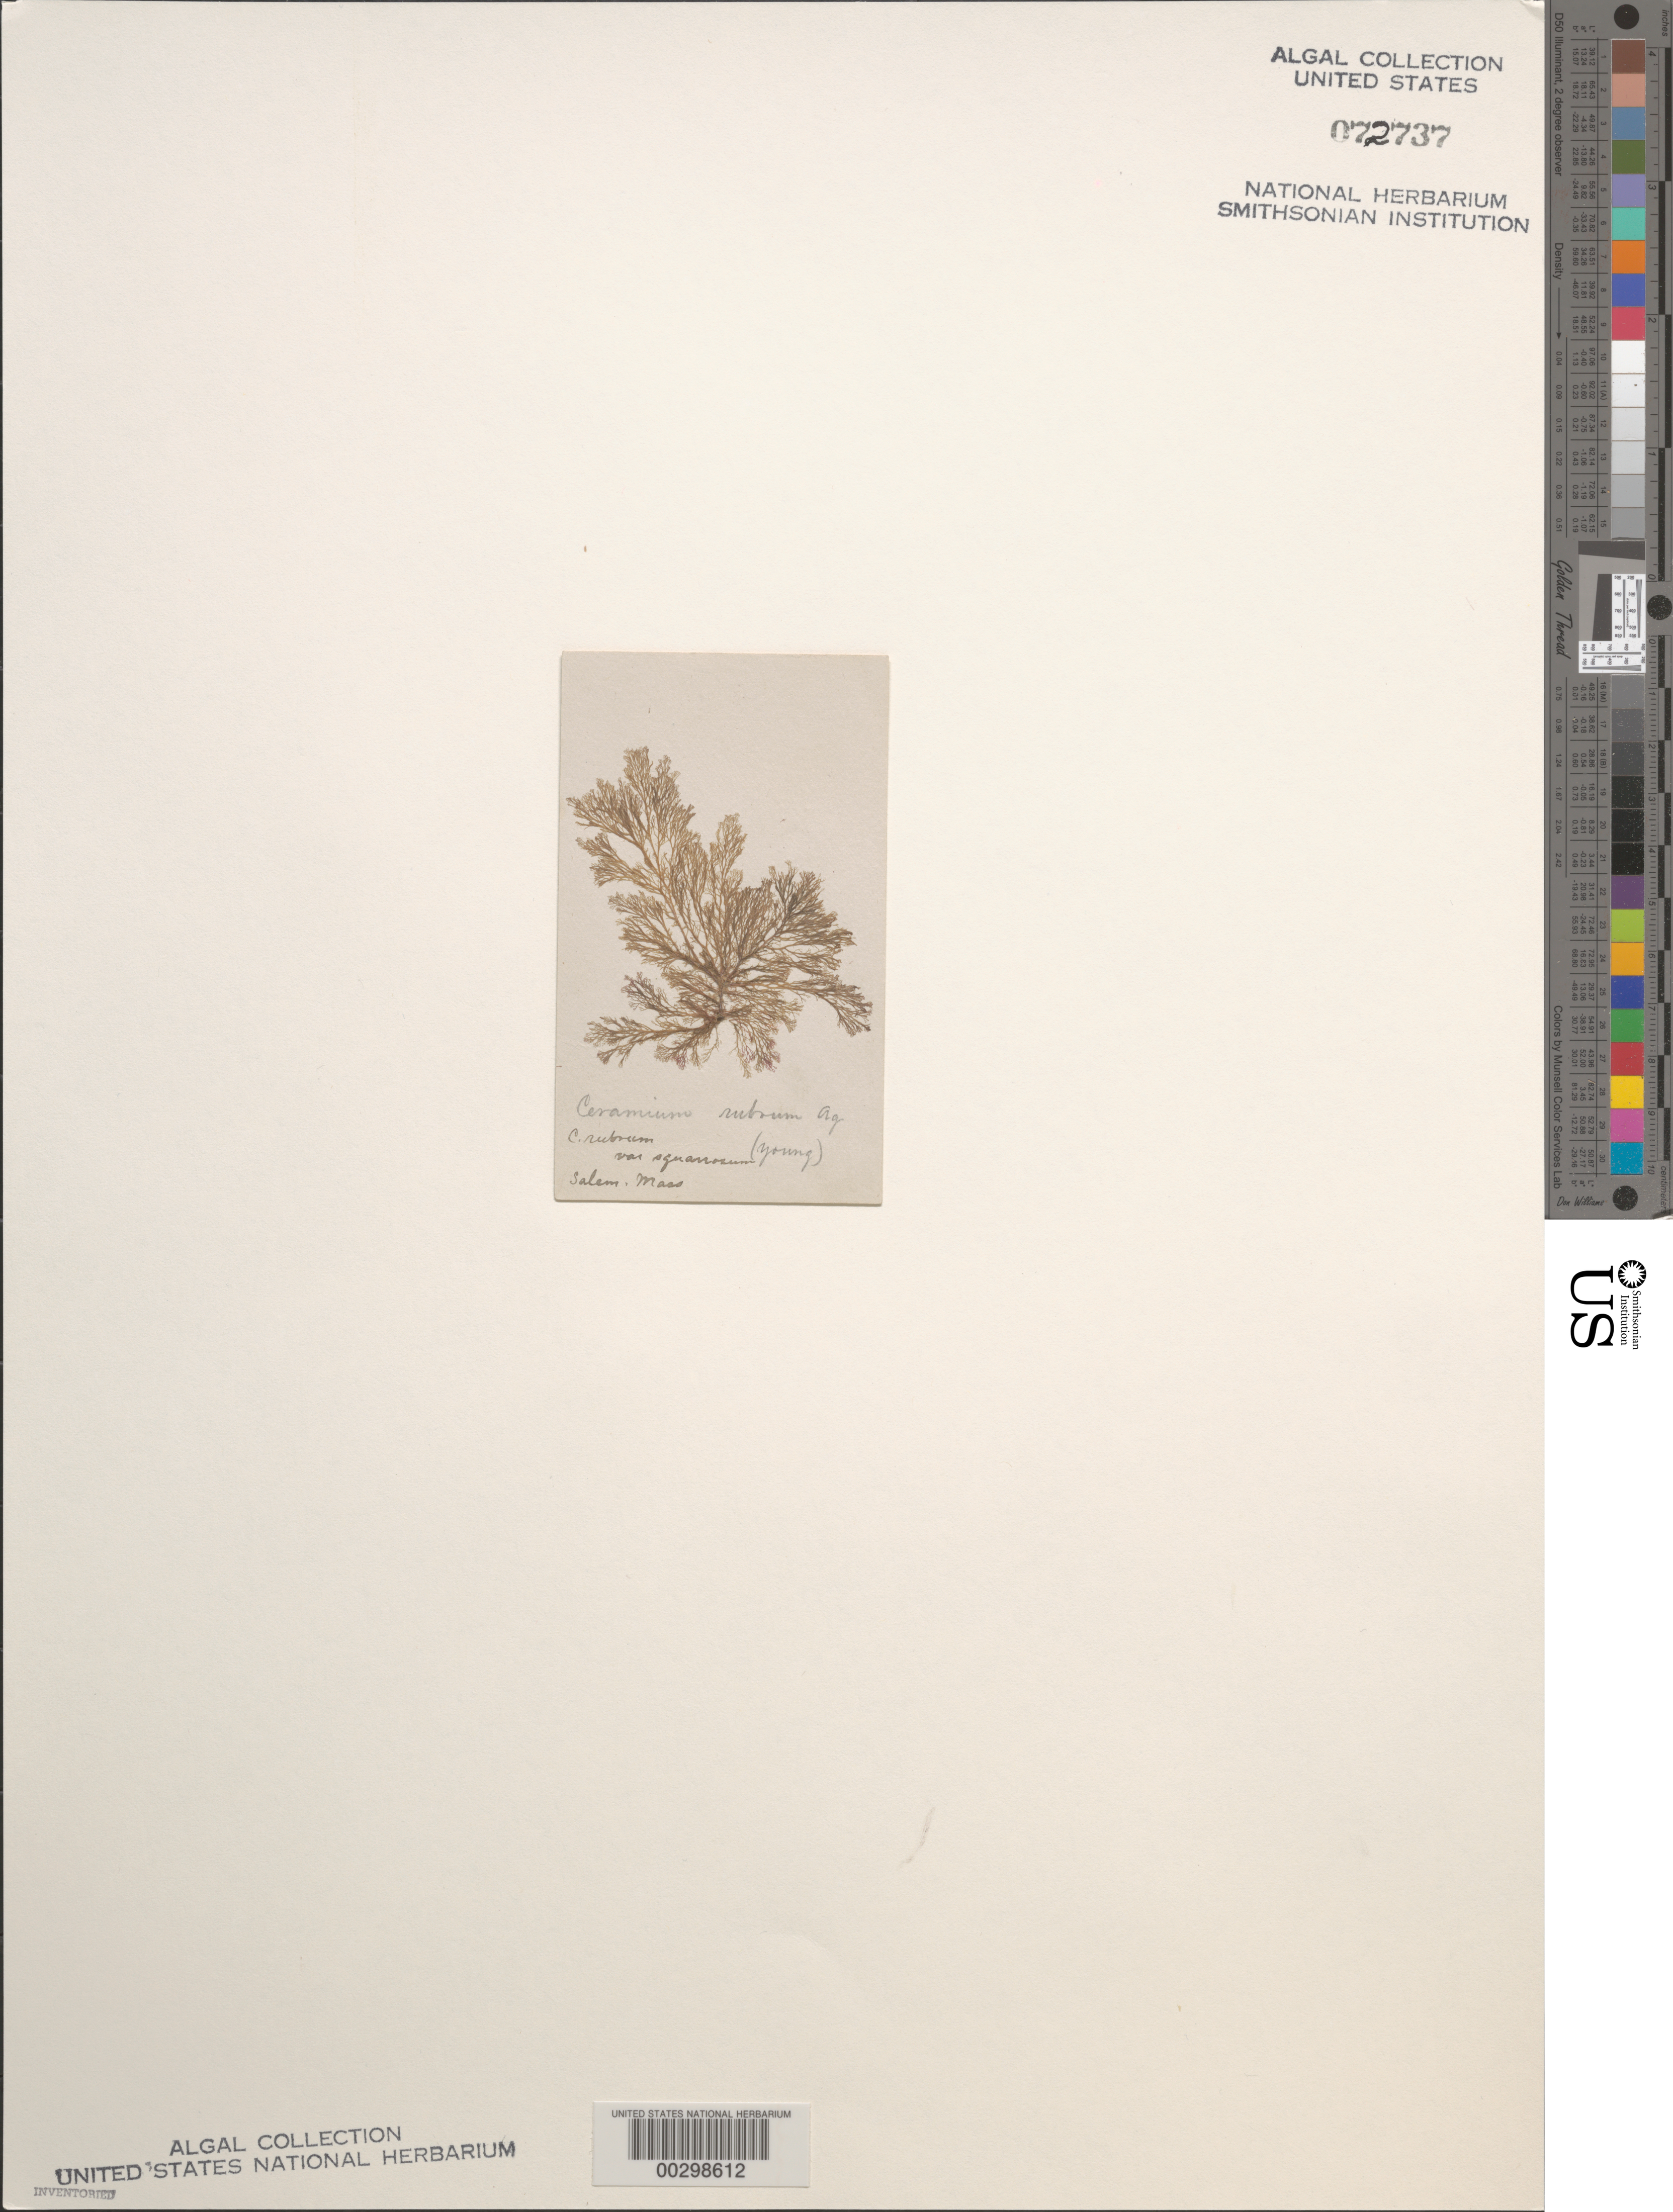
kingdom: Plantae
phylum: Rhodophyta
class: Florideophyceae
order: Ceramiales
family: Ceramiaceae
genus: Ceramium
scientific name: Ceramium rubrum var. squarrosum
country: United States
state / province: Massachusetts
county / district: Essex County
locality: Salem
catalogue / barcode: US 72737